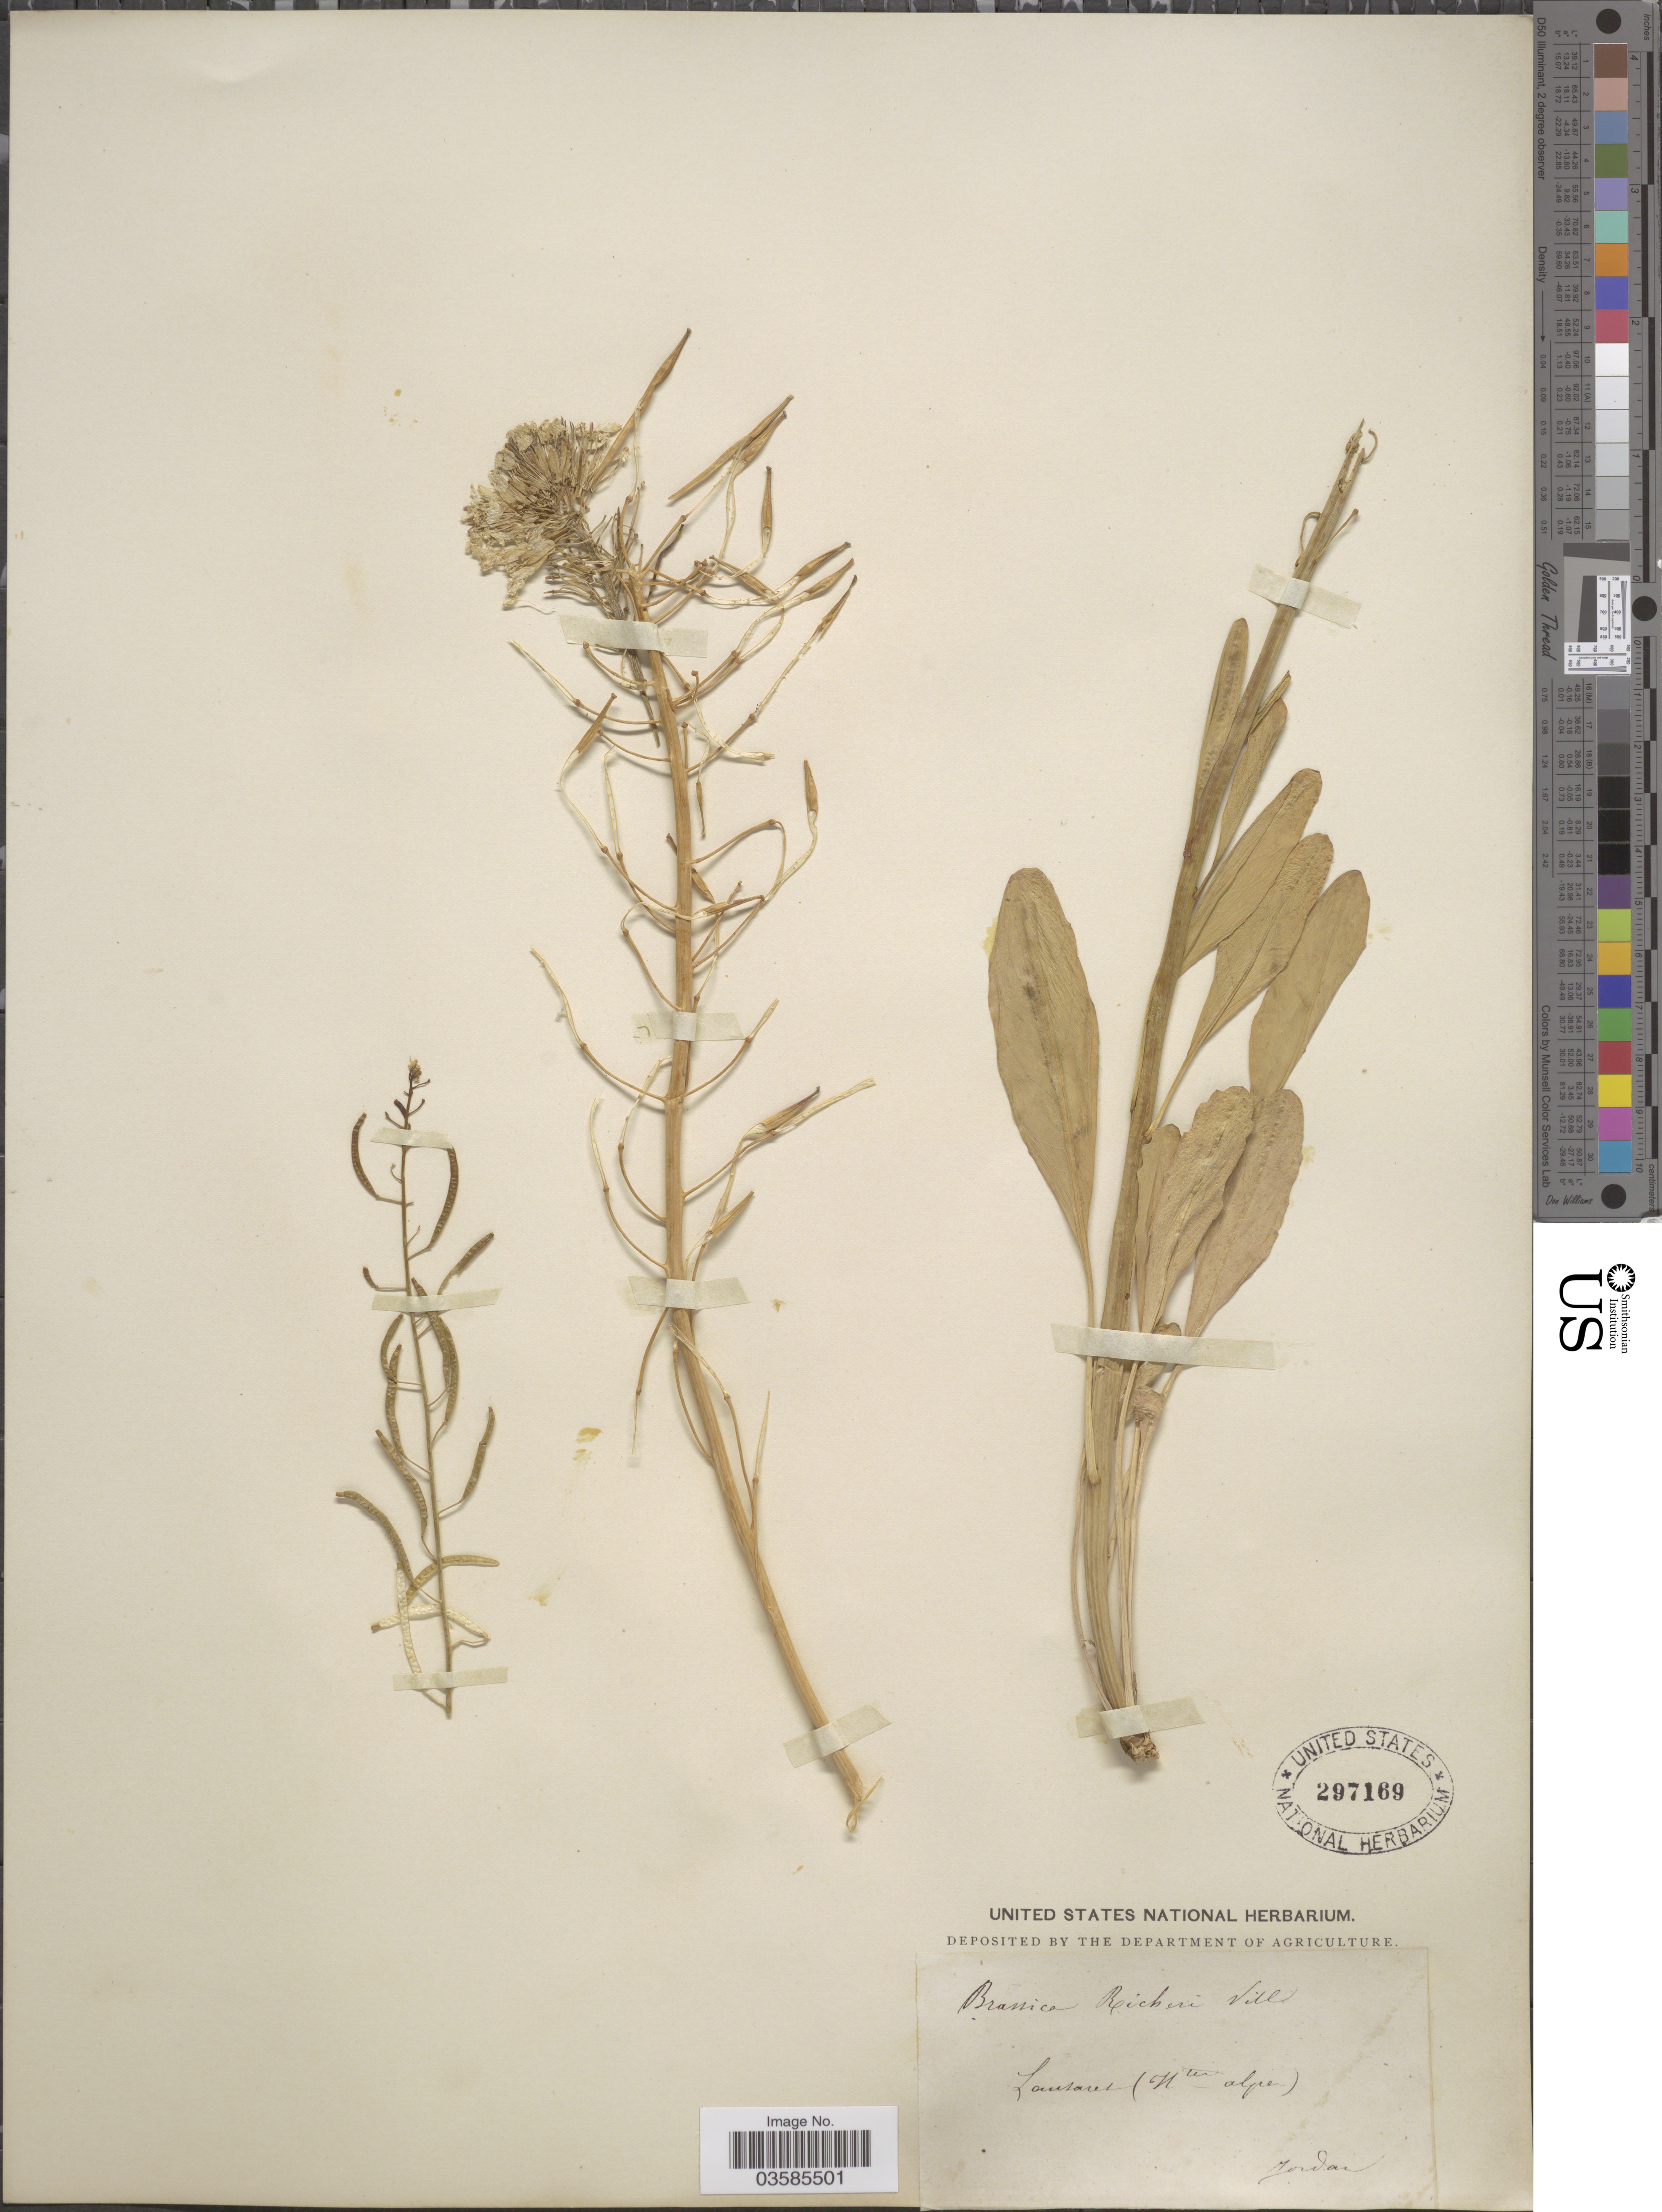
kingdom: Plantae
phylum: Tracheophyta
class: Magnoliopsida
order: Brassicales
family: Brassicaceae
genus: Brassica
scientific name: Brassica richeri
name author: Vill.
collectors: -. Jordan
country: France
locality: Lausanne (Htes alpe).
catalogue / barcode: US 297169